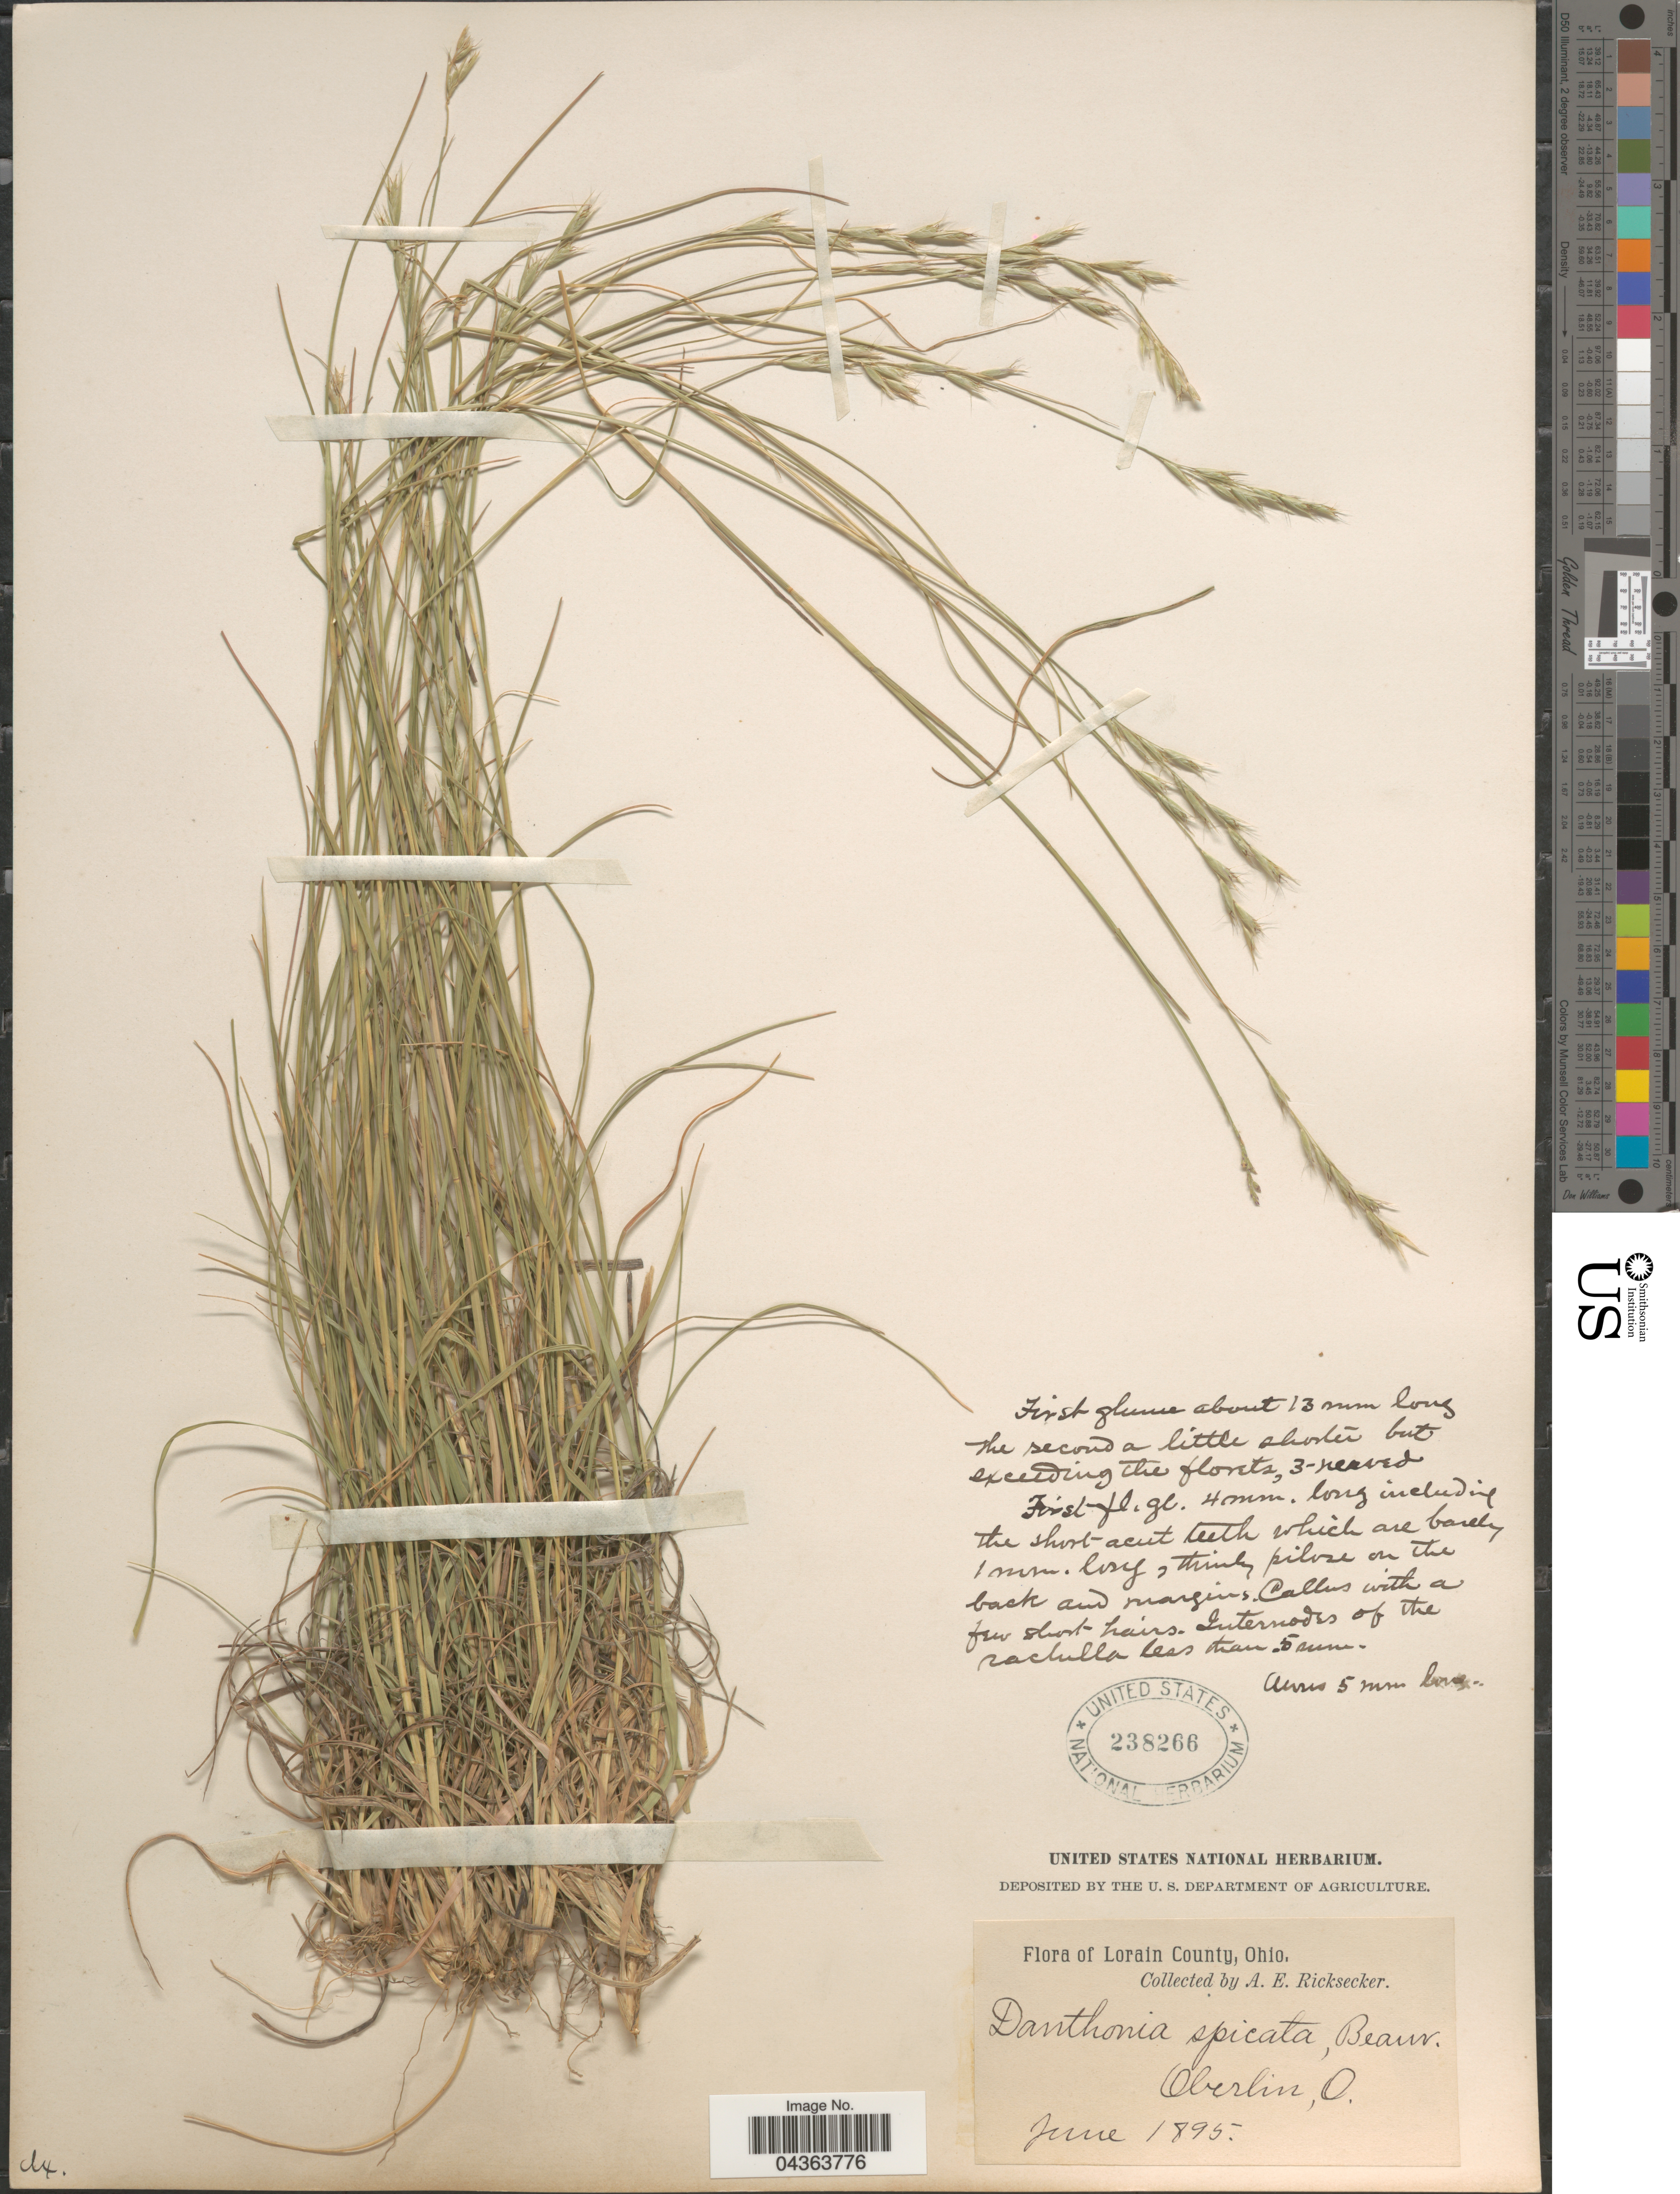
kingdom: Plantae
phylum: Tracheophyta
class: Liliopsida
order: Poales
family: Poaceae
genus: Danthonia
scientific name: Danthonia spicata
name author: (L.) P. Beauv. ex Roem. & Schult.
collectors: A. E. Ricksecker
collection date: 1895-06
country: United States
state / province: Ohio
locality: Lorain County. Oberlin.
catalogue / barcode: US 238266